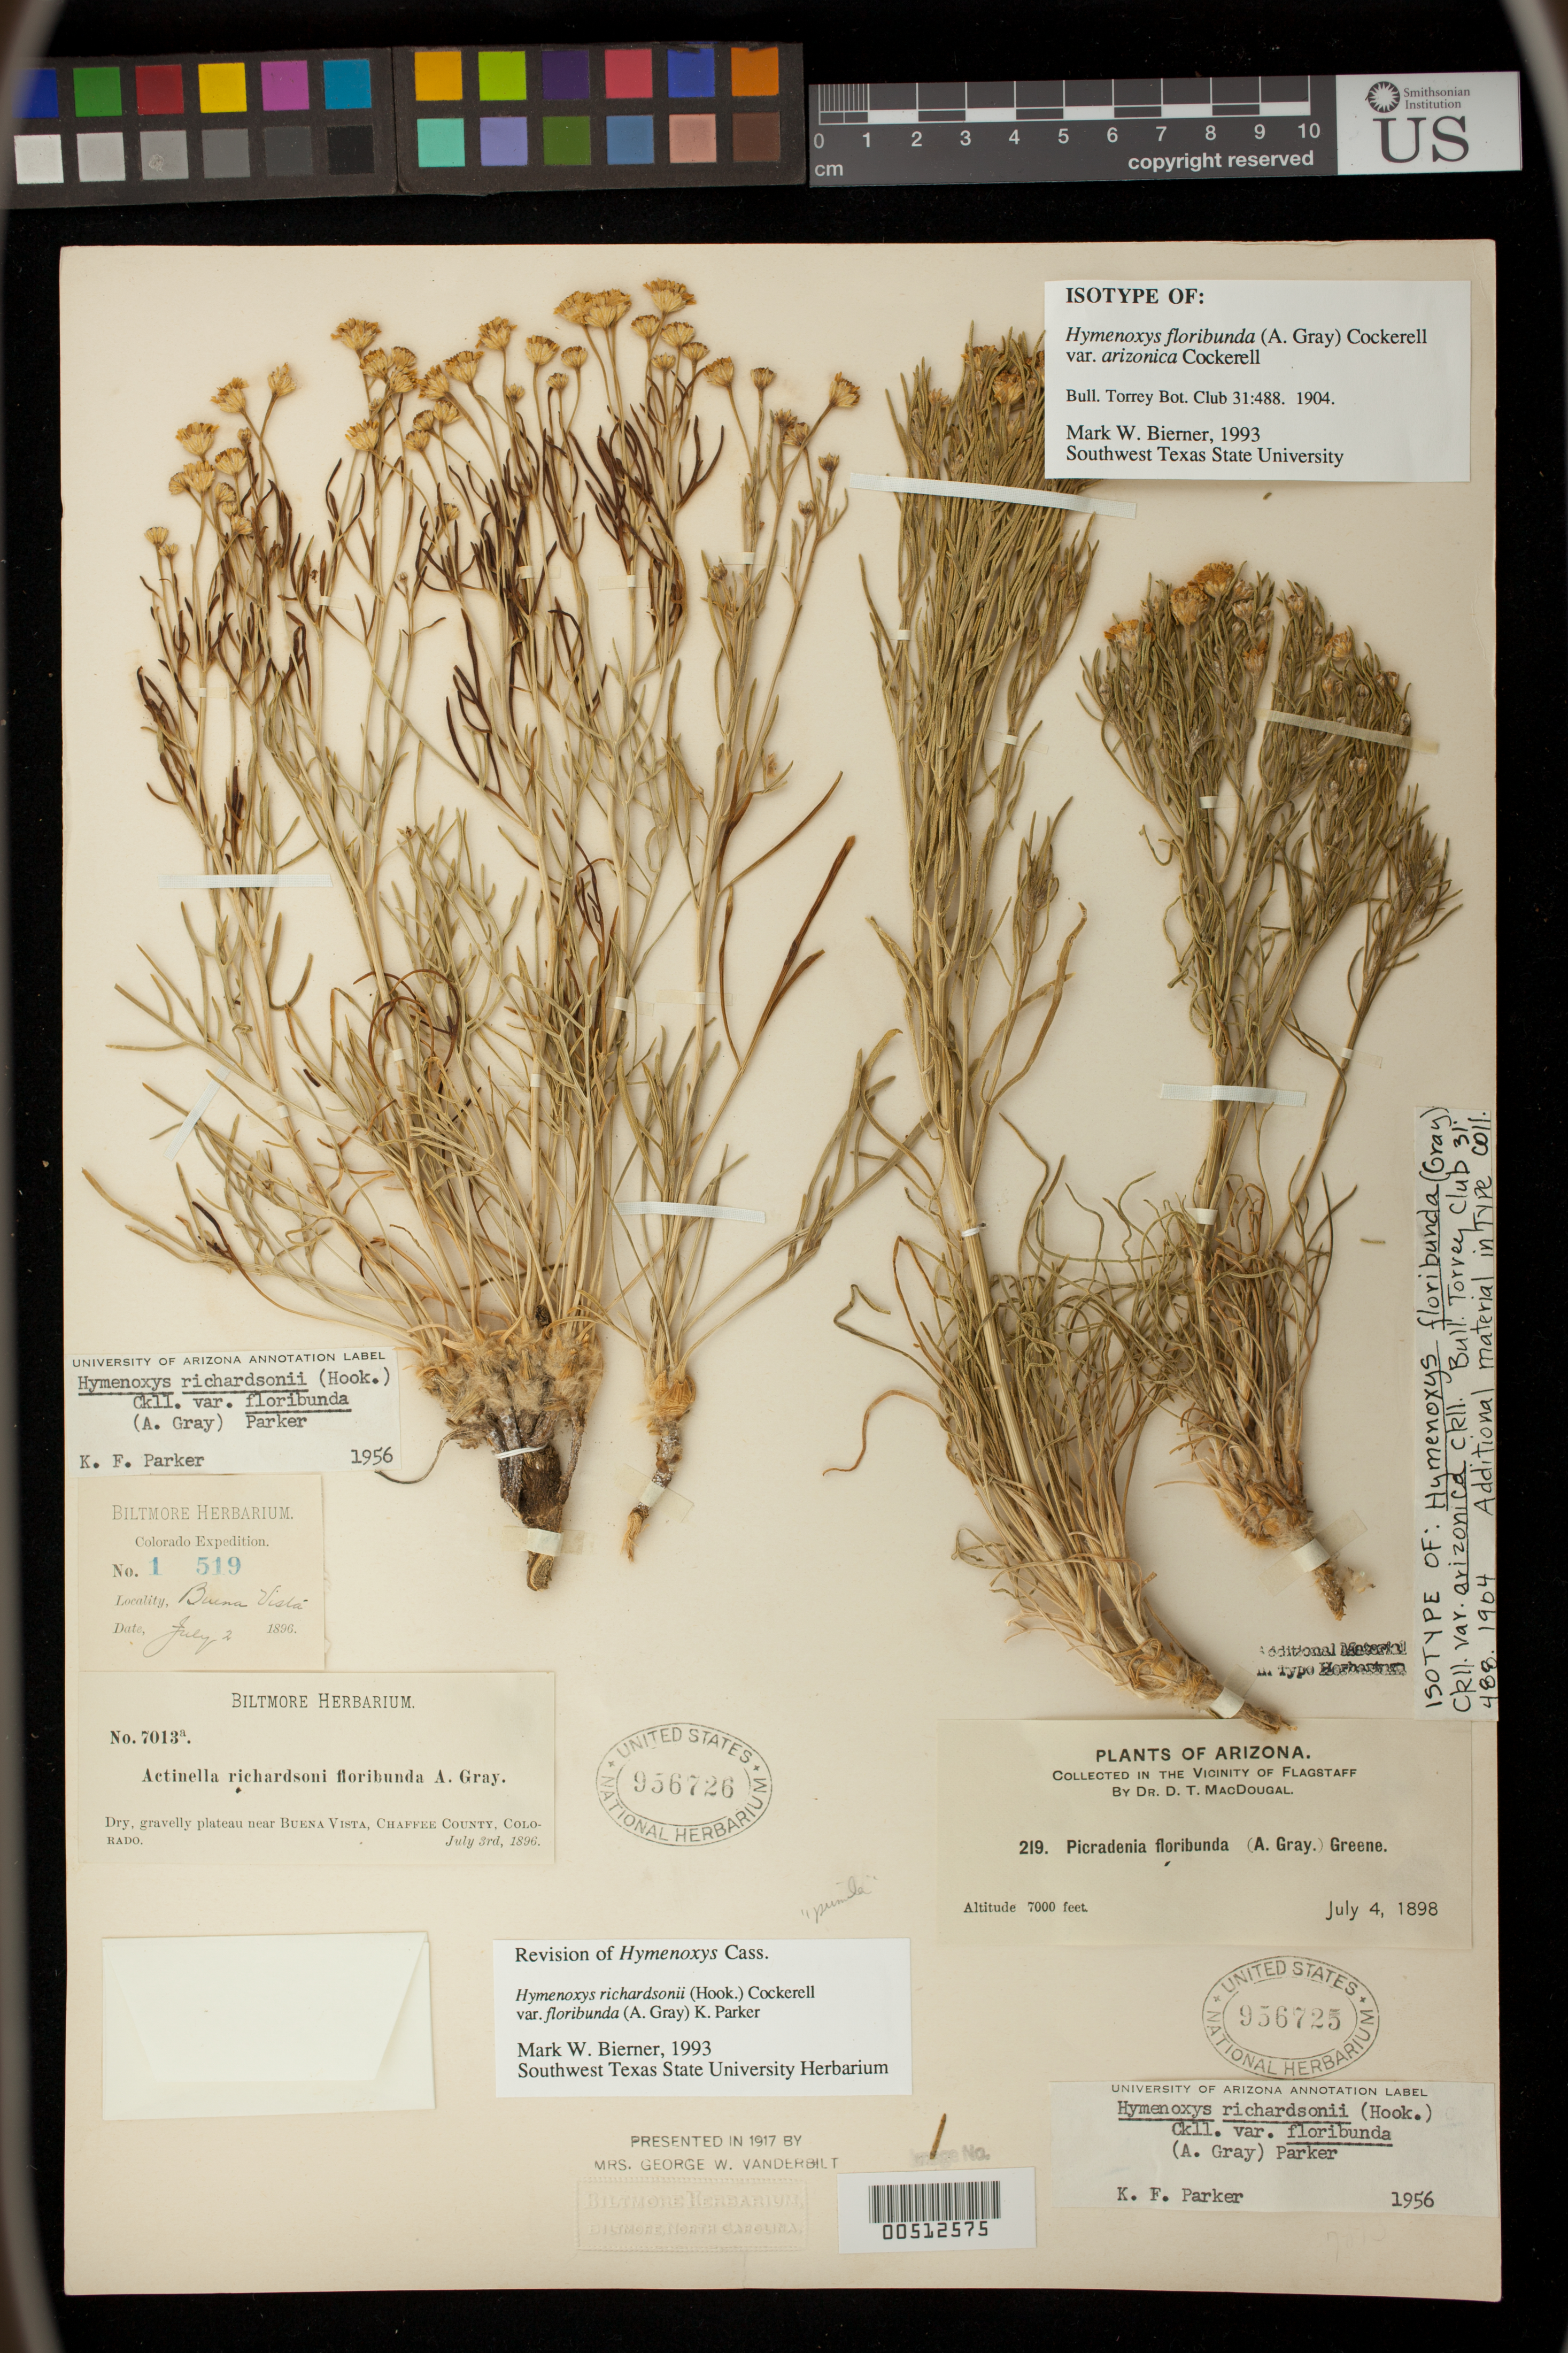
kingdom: Plantae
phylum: Tracheophyta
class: Magnoliopsida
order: Asterales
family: Asteraceae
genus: Hymenoxys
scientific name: Hymenoxys floribunda var. arizonica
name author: Cockerell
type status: Isotype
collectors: D. T. MacDougal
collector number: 219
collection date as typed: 04 Jul 1898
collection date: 1898-07-04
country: United States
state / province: Arizona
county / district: Coconino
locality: Flagstaff.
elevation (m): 2134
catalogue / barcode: US 956725